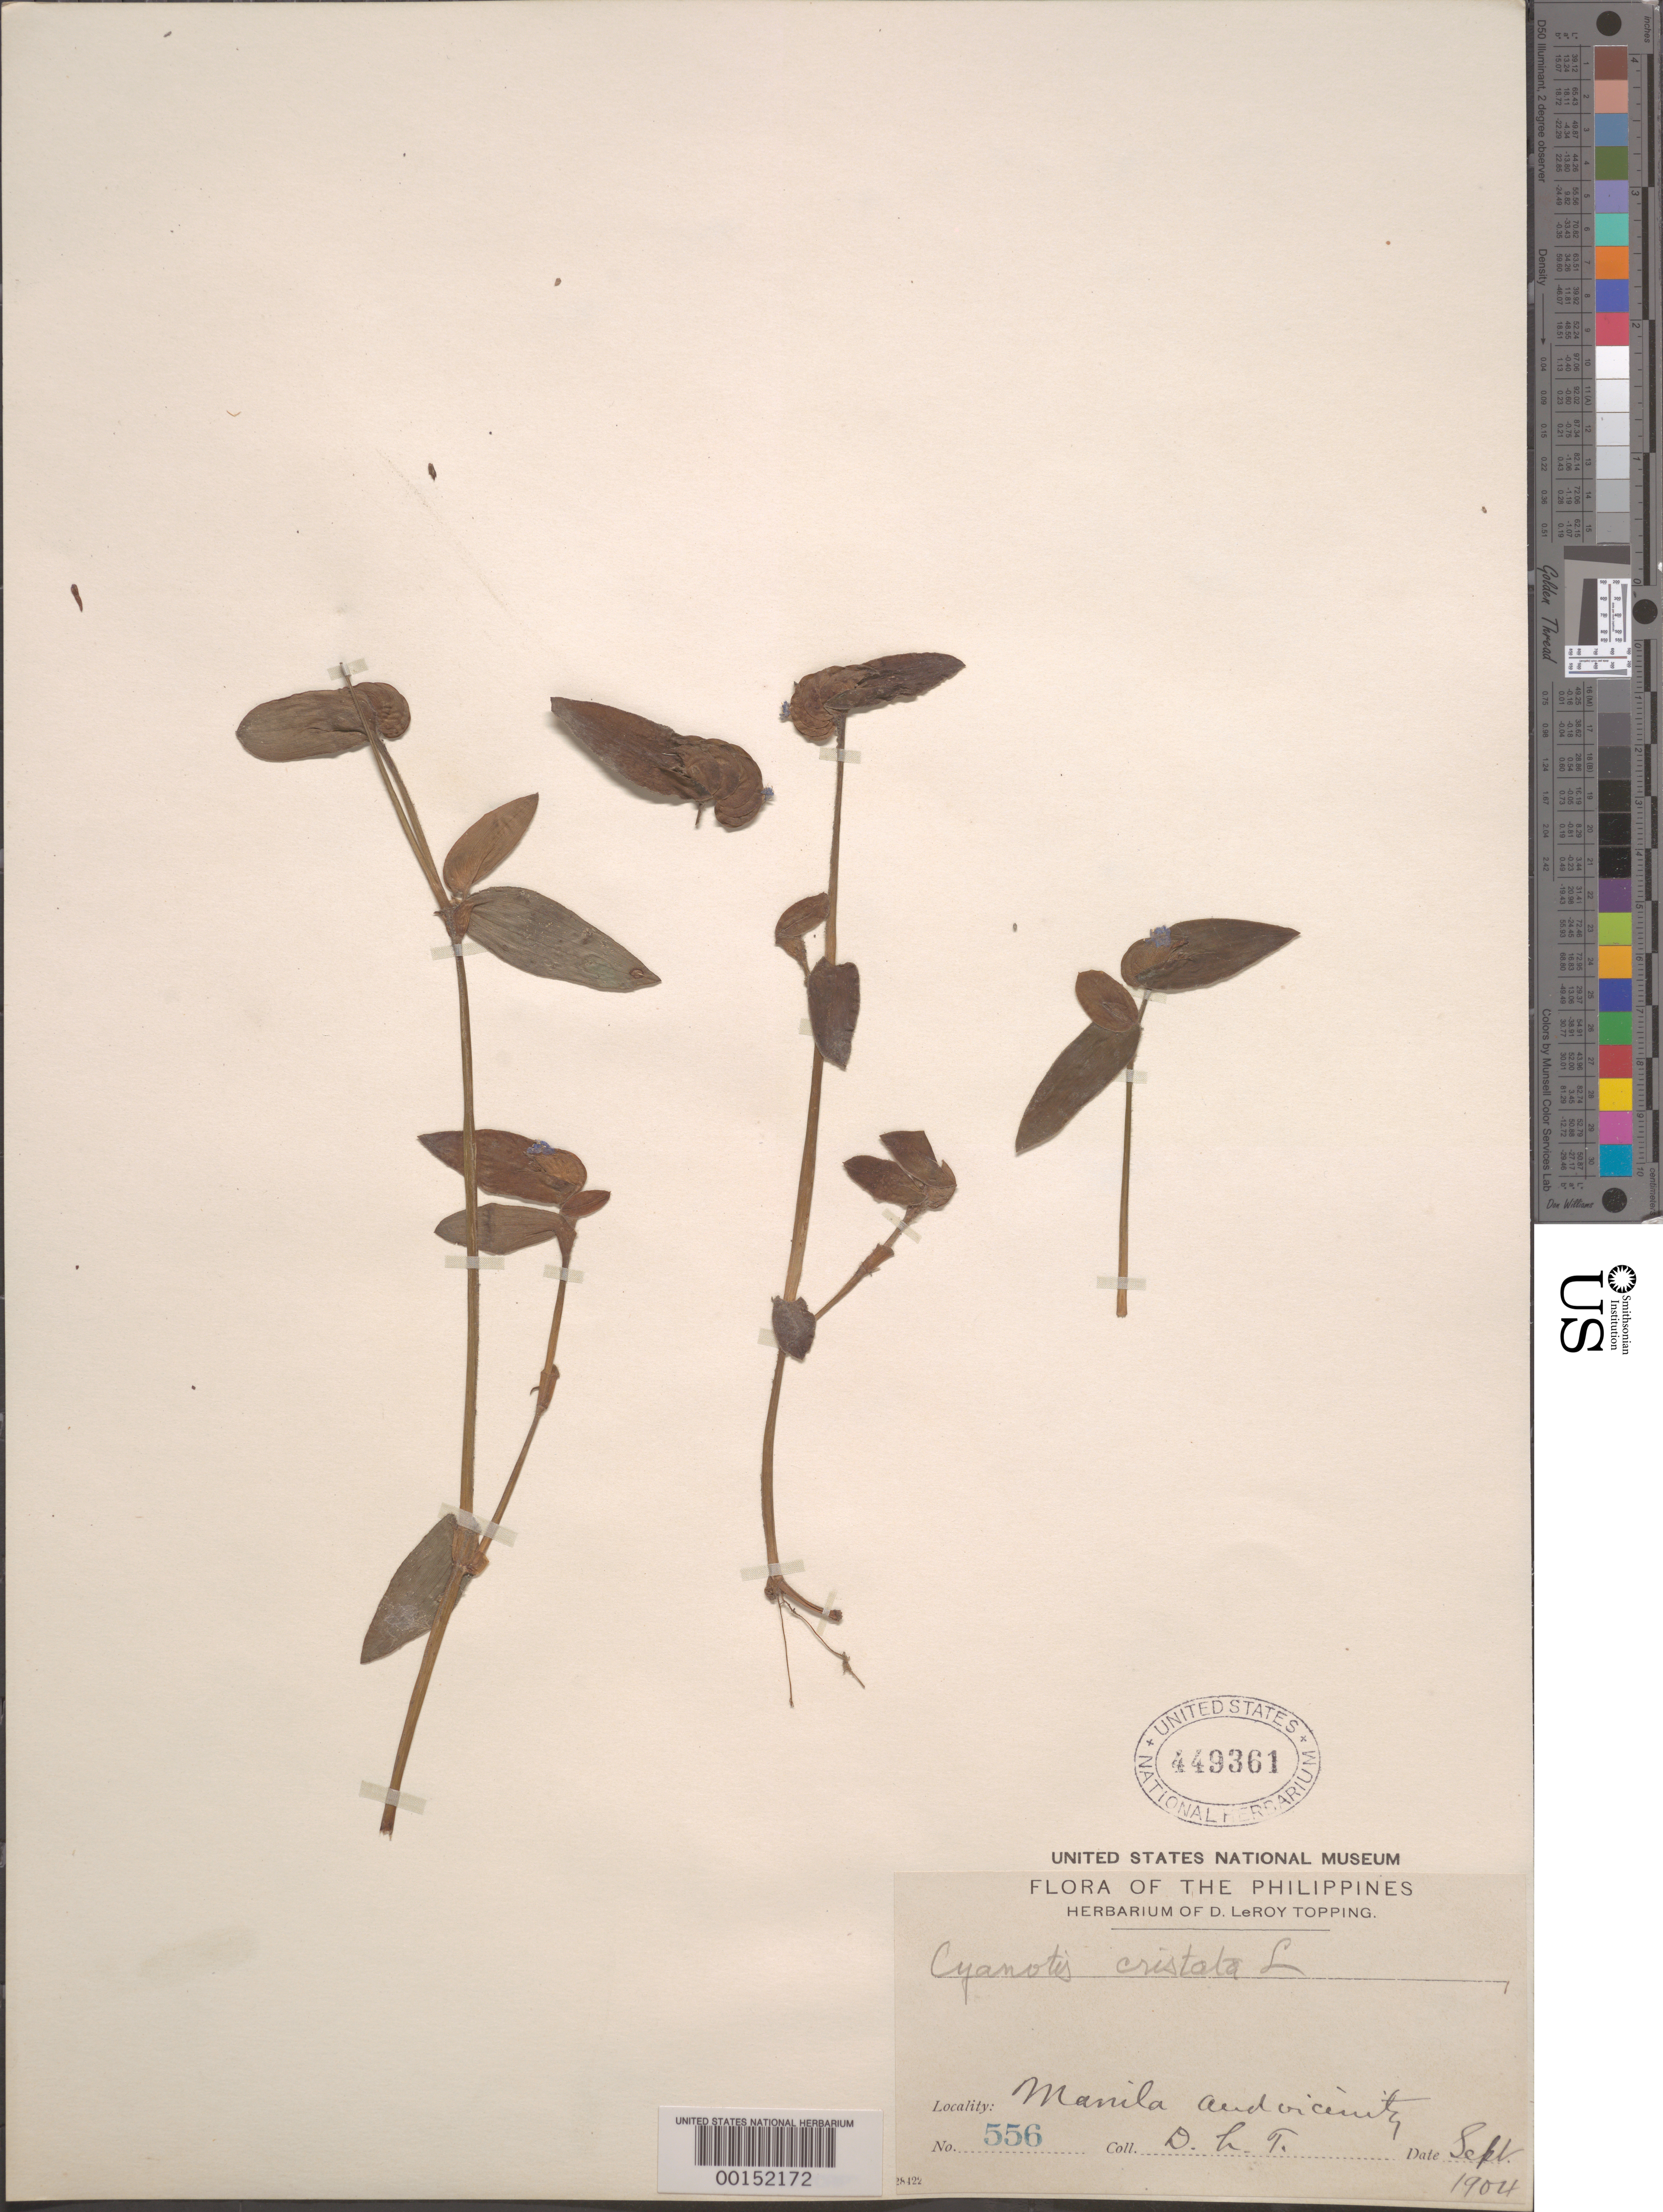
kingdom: Plantae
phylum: Tracheophyta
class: Liliopsida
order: Commelinales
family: Commelinaceae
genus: Cyanotis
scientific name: Cyanotis cristata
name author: (L.) D. Don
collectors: D. L. Topping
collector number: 556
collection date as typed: Sep 1904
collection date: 1904-09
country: Philippines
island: Luzon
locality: Manila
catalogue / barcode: US 449361